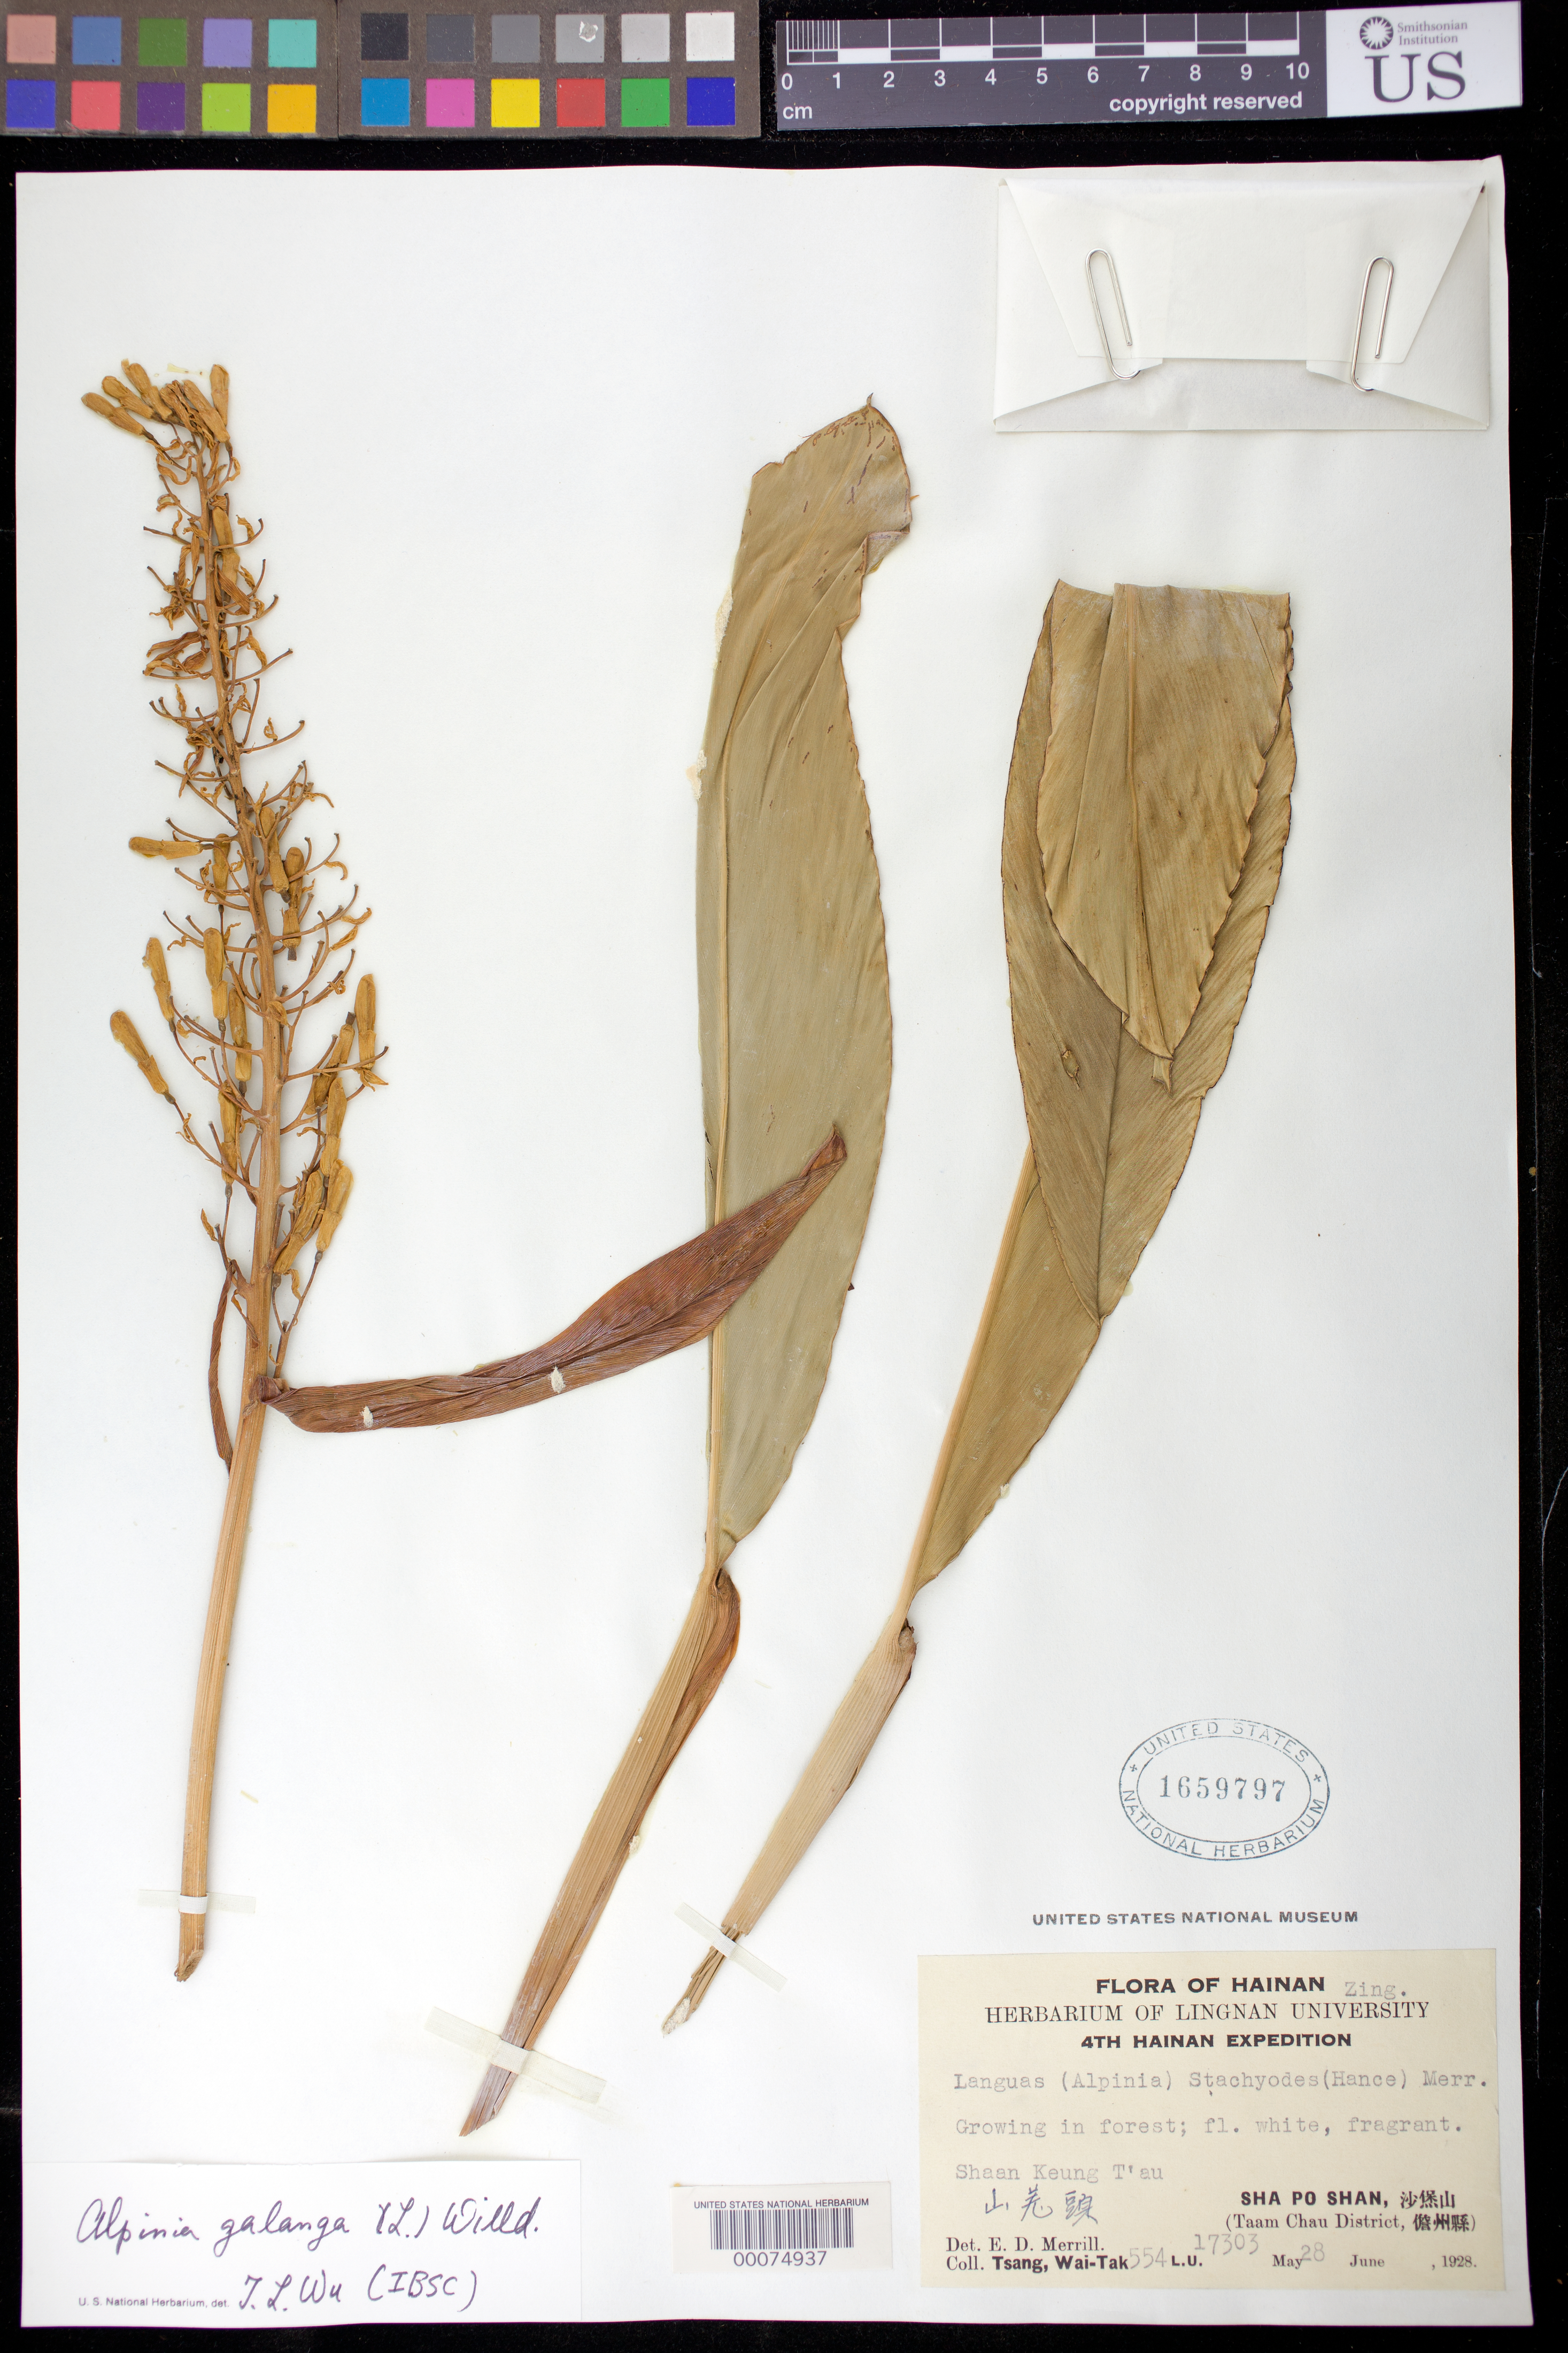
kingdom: Plantae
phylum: Tracheophyta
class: Liliopsida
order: Zingiberales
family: Zingiberaceae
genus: Alpinia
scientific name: Alpinia galanga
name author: (L.) Willd.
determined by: Wu, Te-Ling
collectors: W. T. Tsang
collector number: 554 / L.u. 17303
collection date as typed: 28 May 1928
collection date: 1928-05-28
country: China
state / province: Hainan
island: Hainan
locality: Flora of hainan, sha po shan, (taam chau dist)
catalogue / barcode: US 1659797